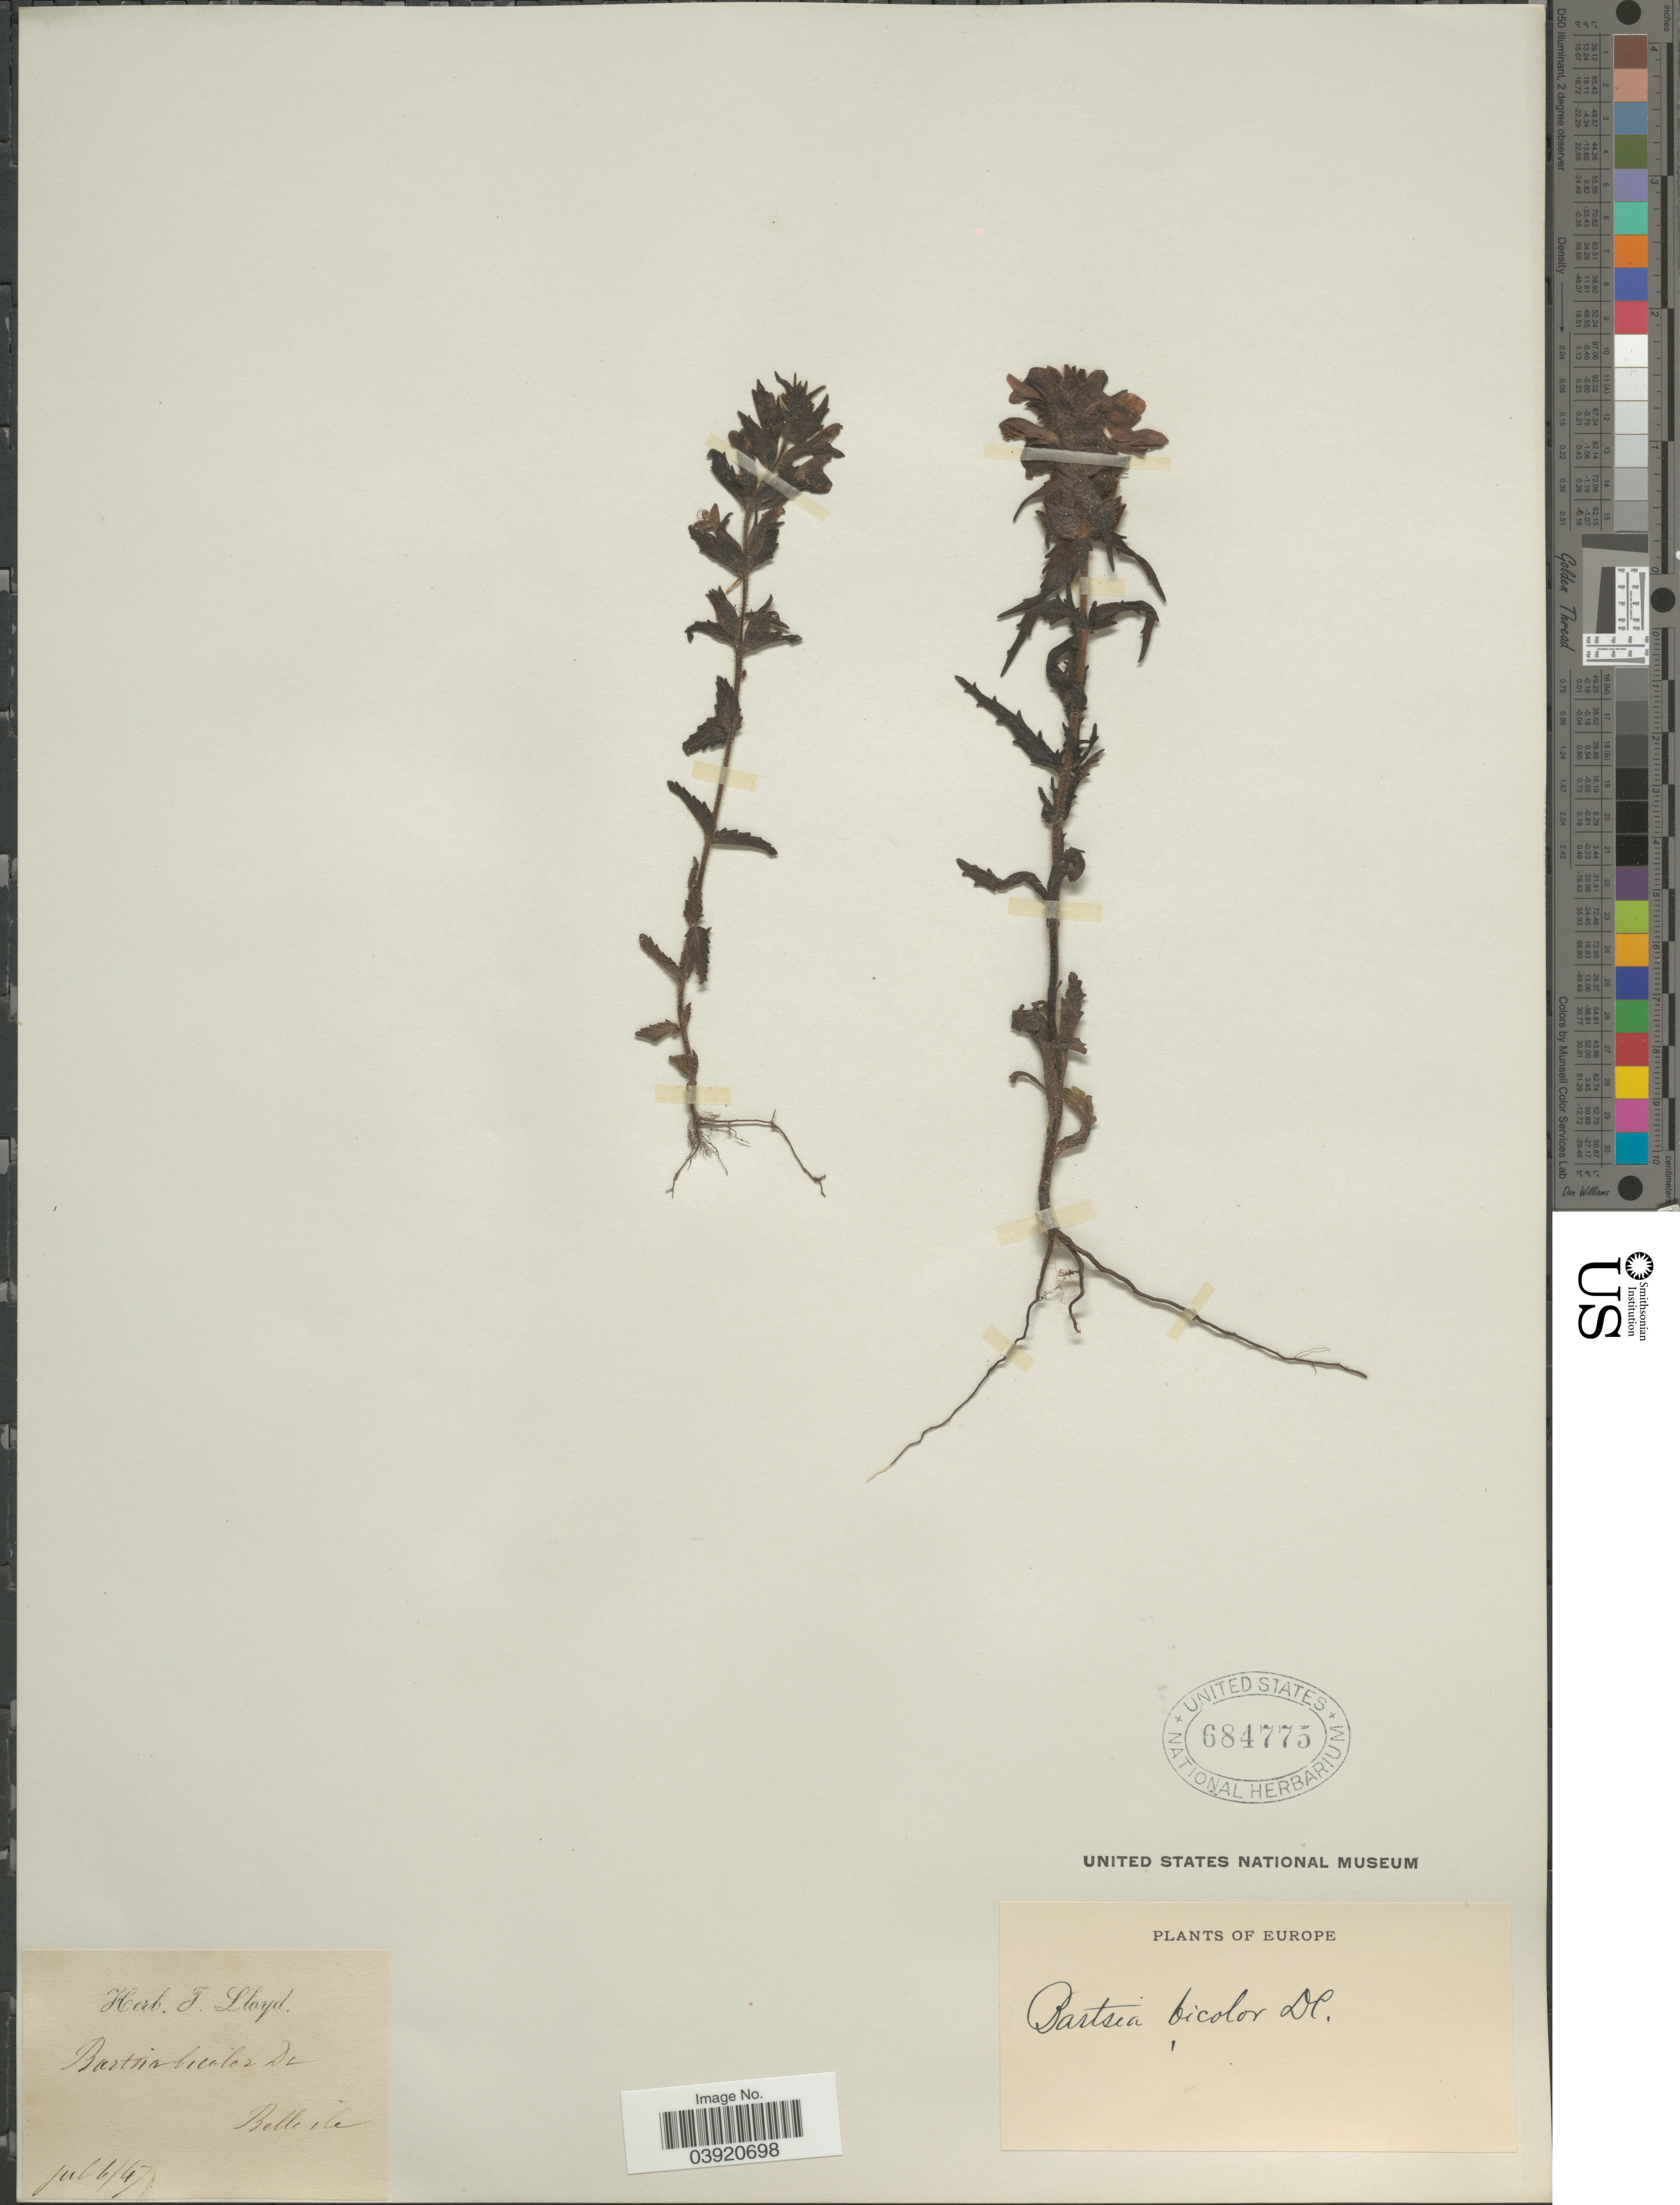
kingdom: Plantae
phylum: Tracheophyta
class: Magnoliopsida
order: Lamiales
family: Orobanchaceae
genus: Bartsia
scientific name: Bartsia bicolor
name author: DC.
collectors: Ex herb. J. Lloyd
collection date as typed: Transcribed d/m/y: 6/7/47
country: France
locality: Belle ile. Europe.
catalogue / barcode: US 684775